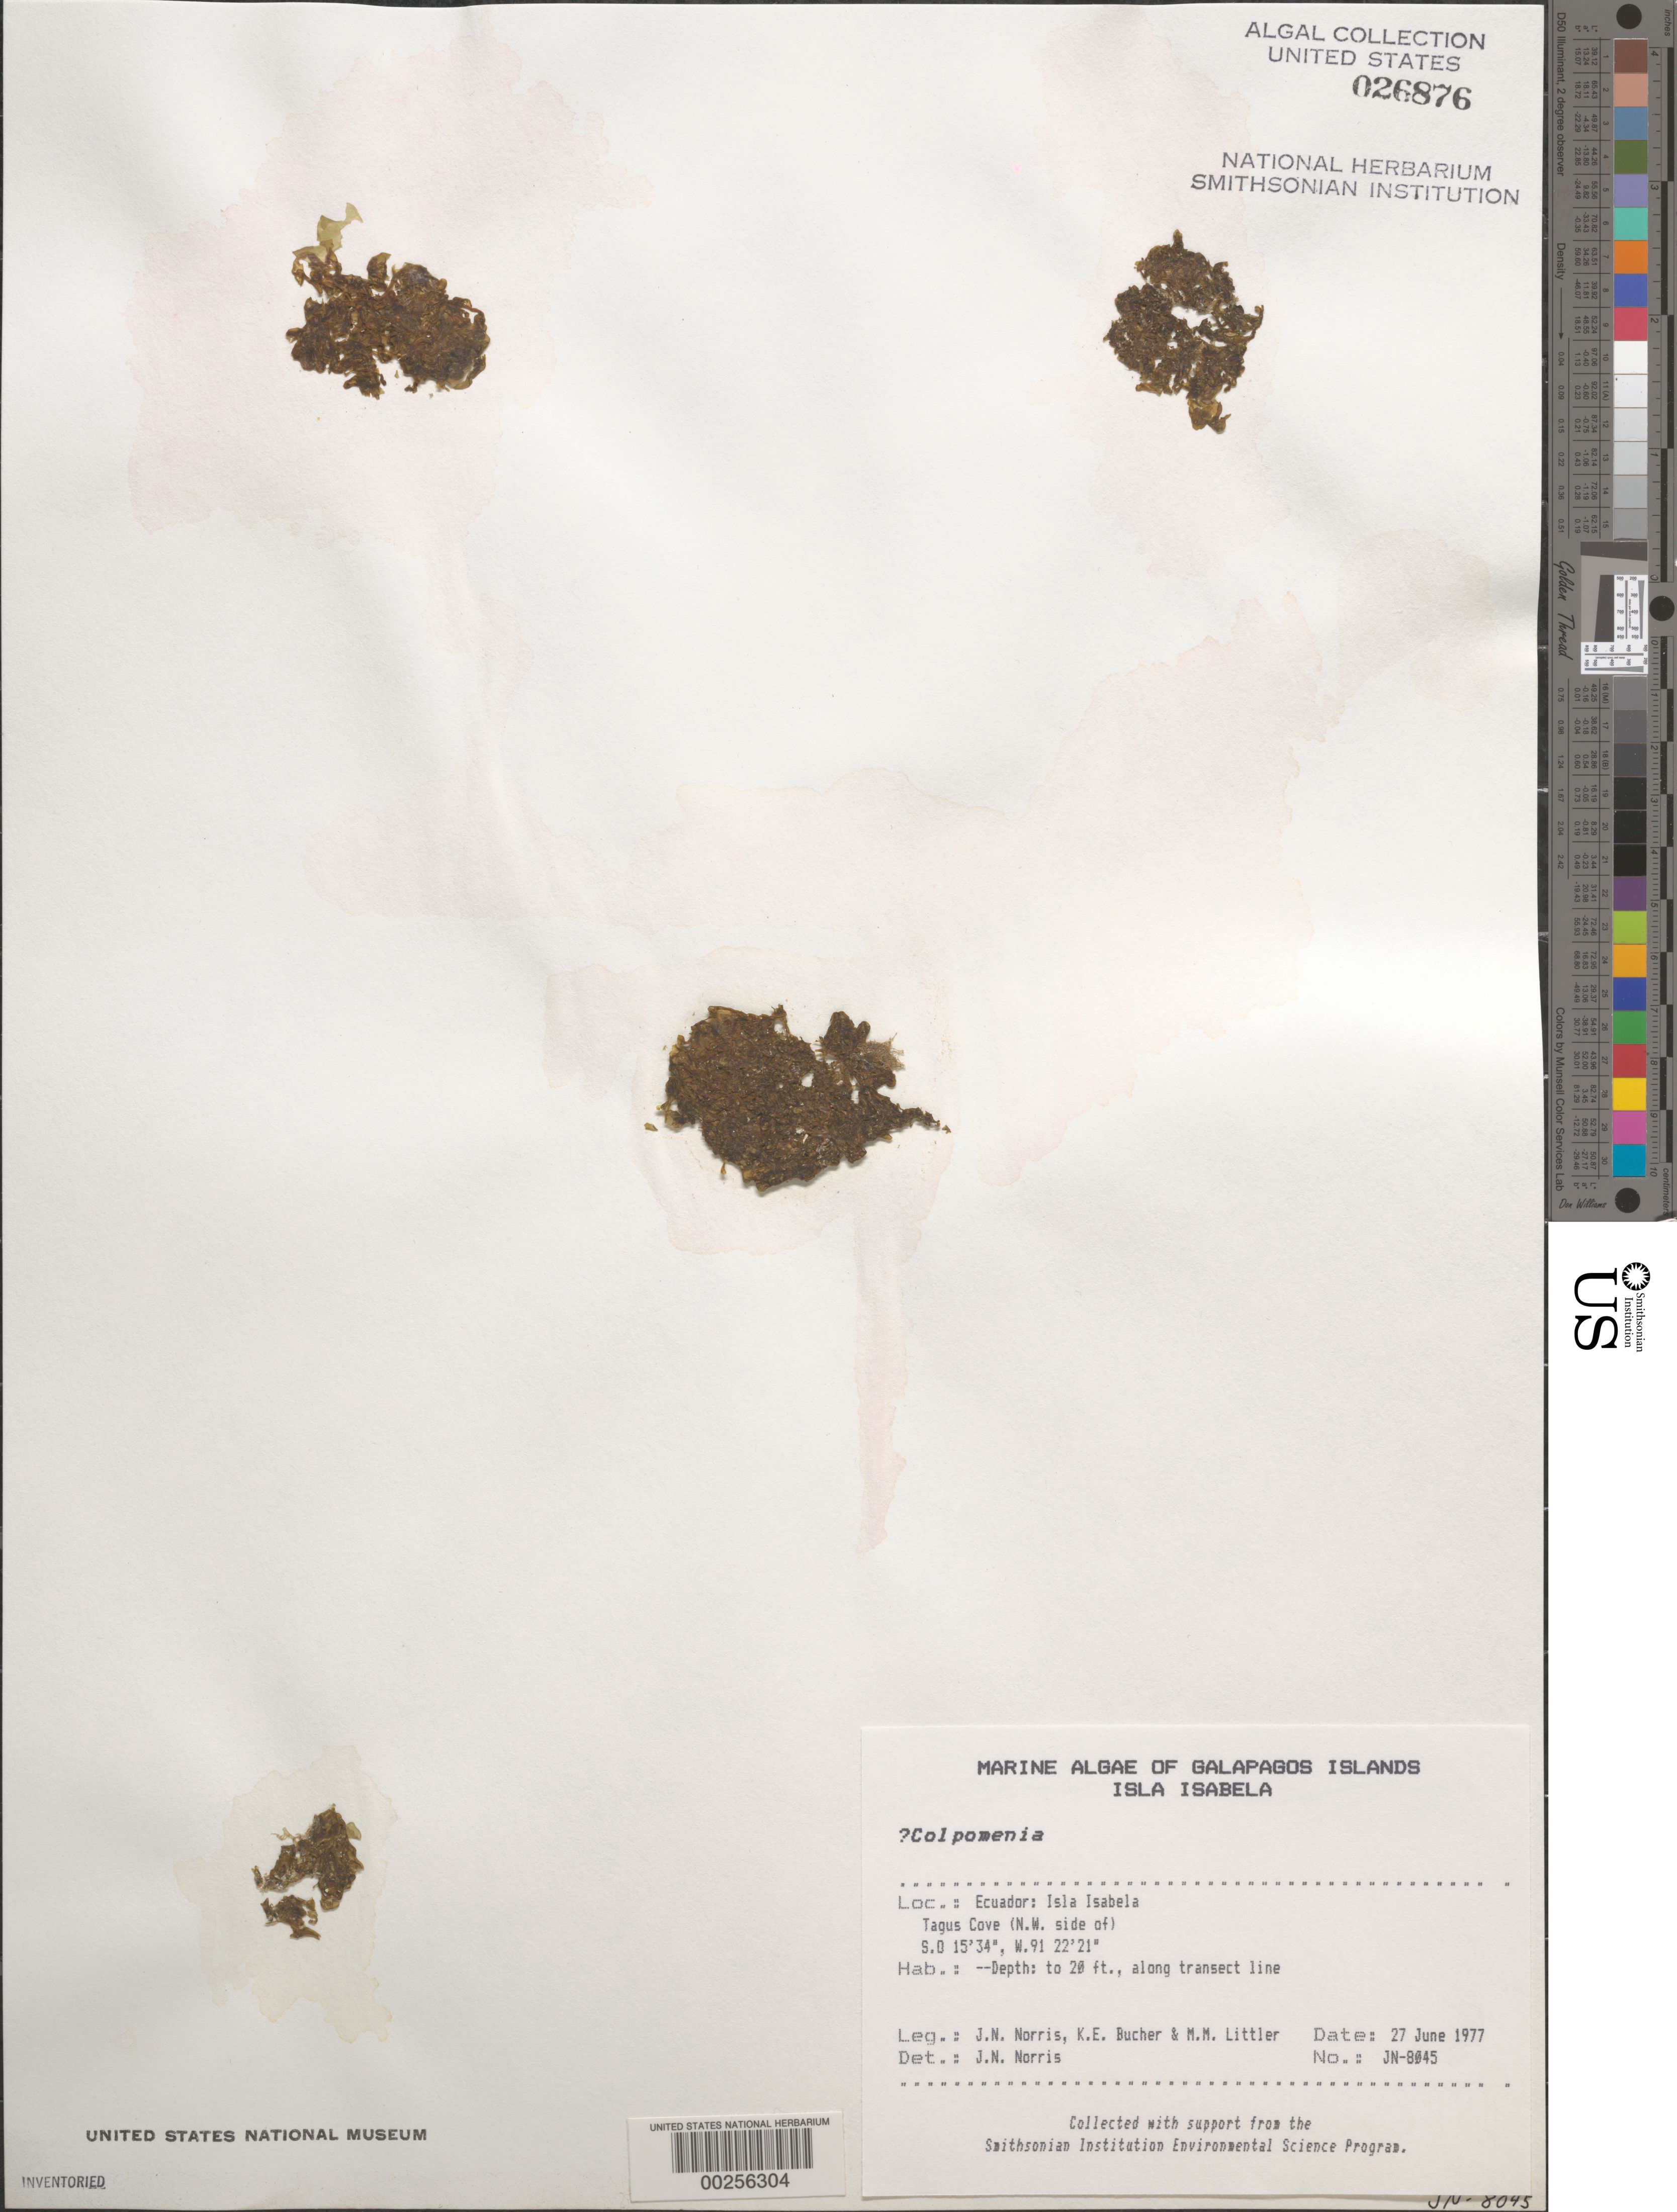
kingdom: Chromista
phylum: Ochrophyta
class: Phaeophyceae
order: Scytosiphonales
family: Scytosiphonaceae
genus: Colpomenia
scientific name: Colpomenia sp.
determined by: Norris, James N.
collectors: J. N. Norris, K. E. Bucher & M. M. Littler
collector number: JN-8045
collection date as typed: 27 Jun 1977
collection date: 1977-06-27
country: Ecuador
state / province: Colón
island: Isabela [Albemarle]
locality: Tagus Cove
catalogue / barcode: US 26876